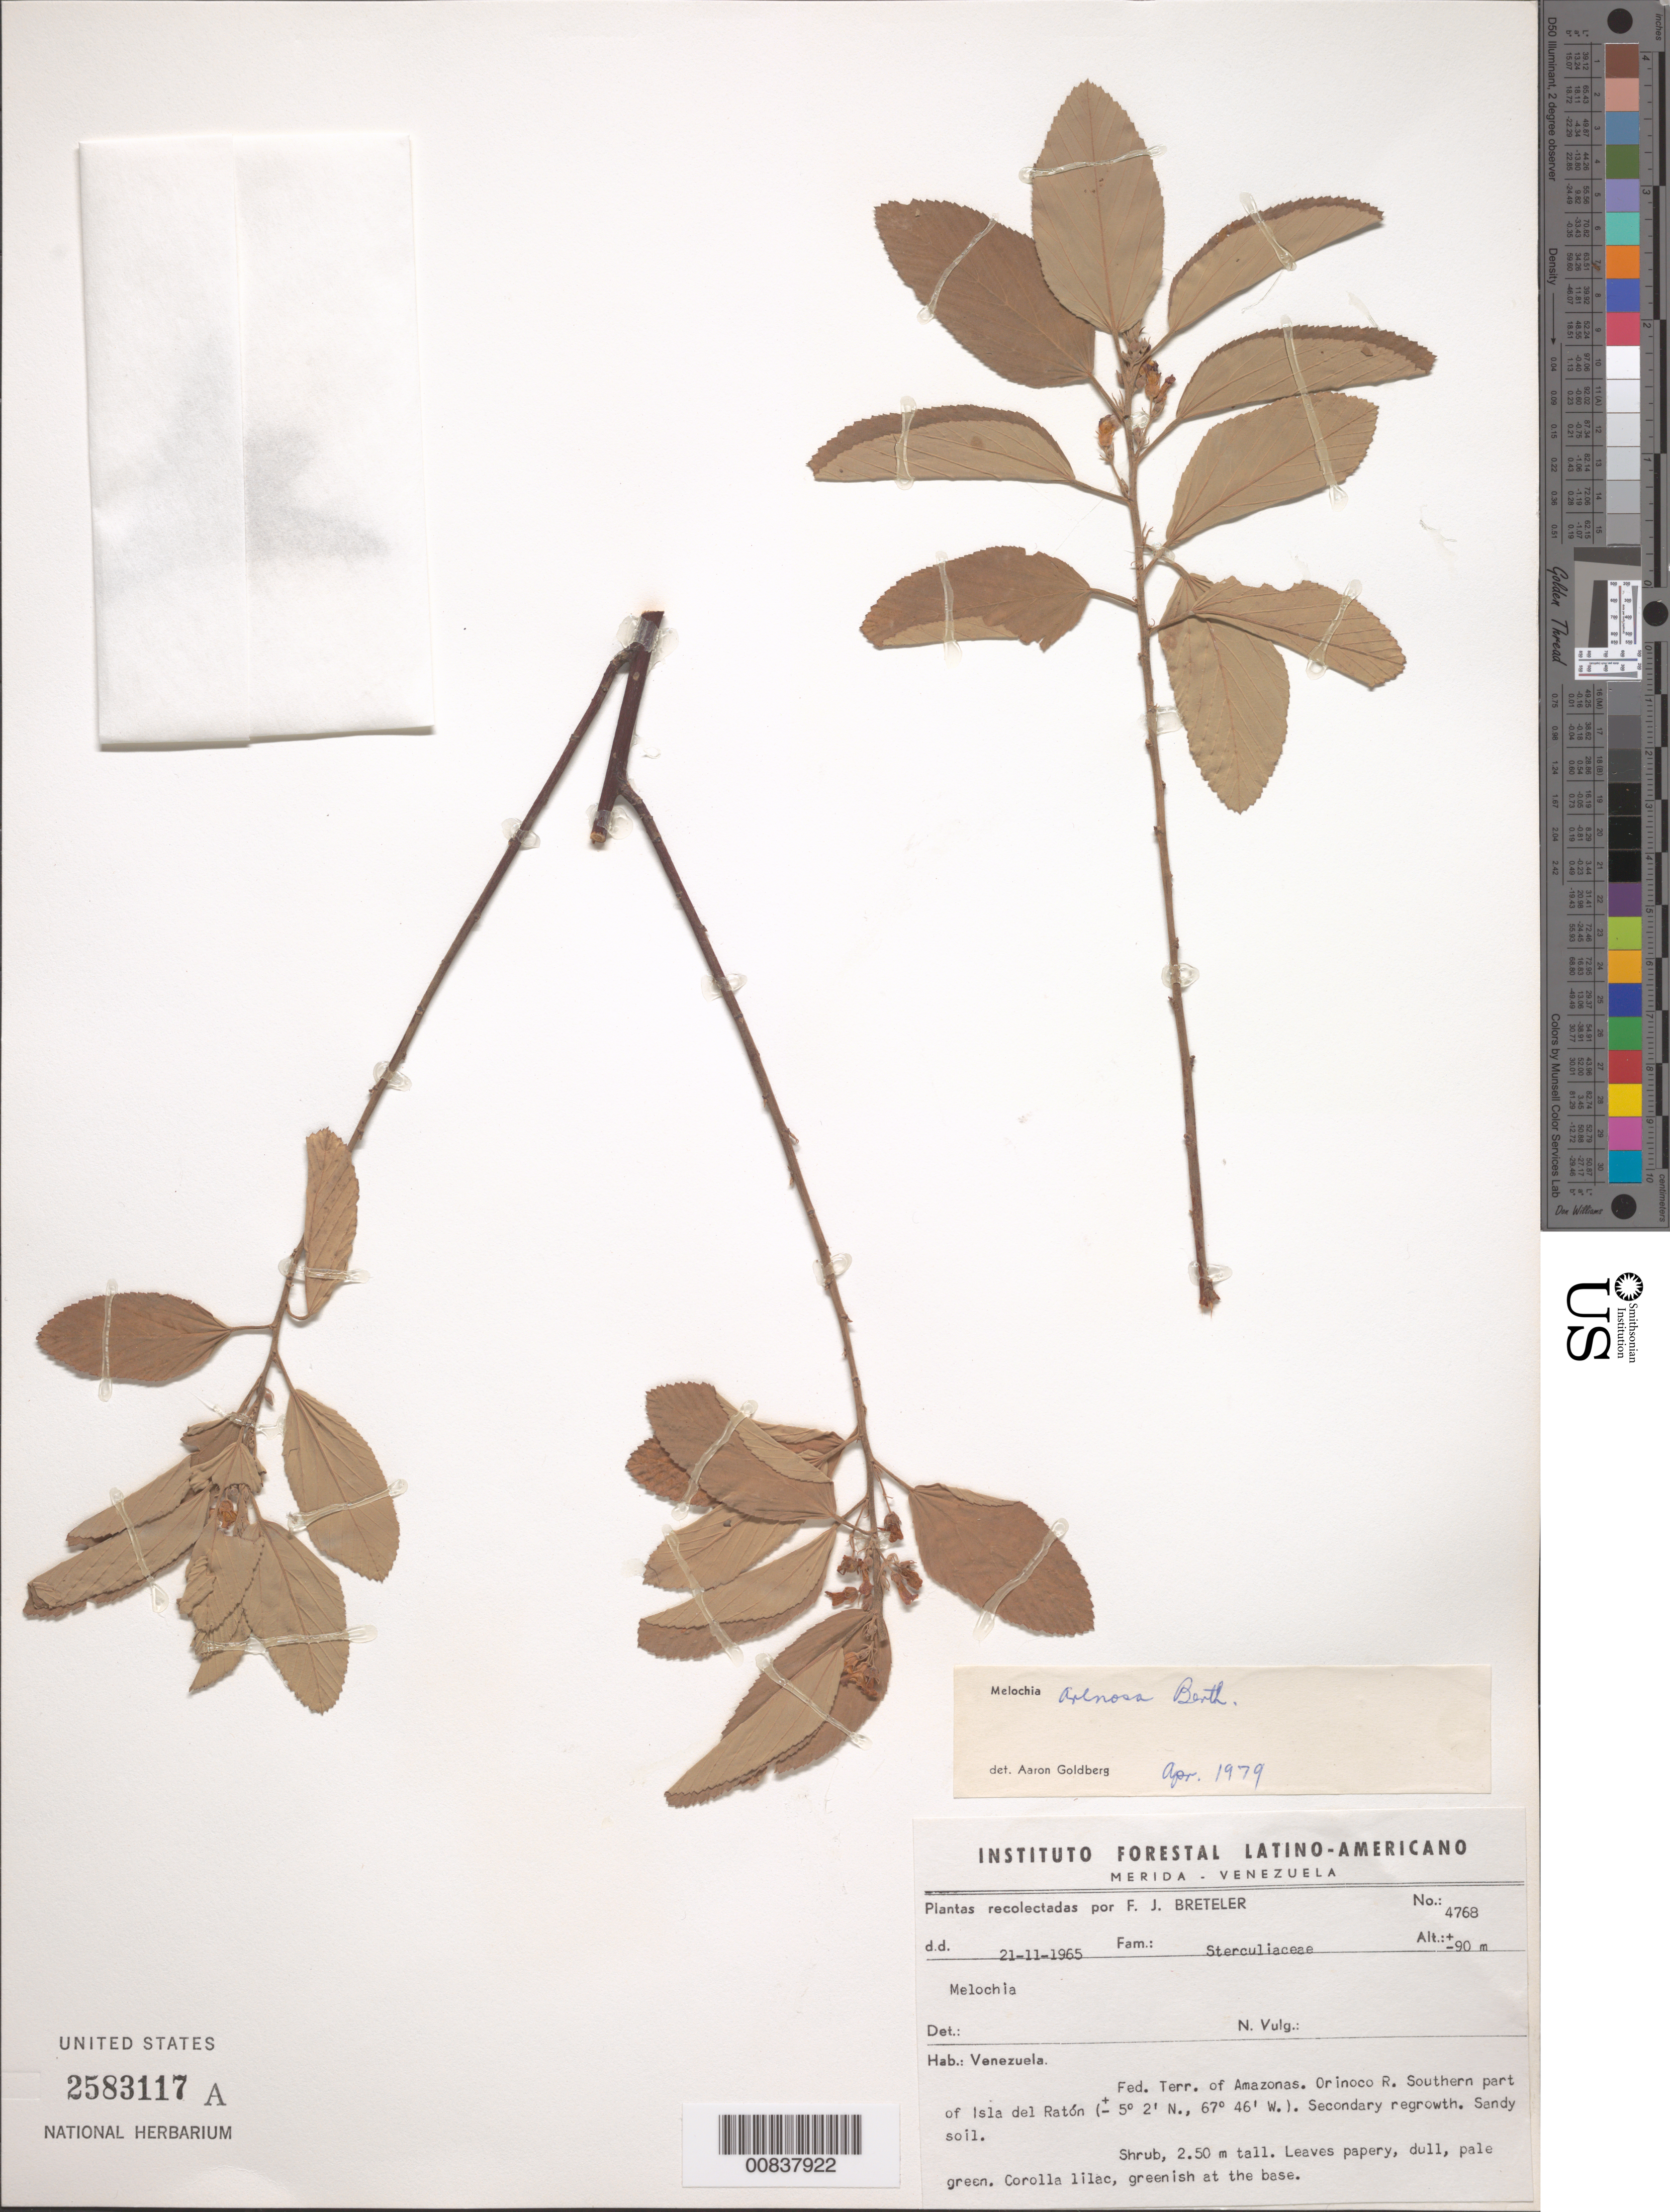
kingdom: Plantae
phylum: Tracheophyta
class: Magnoliopsida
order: Malvales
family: Malvaceae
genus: Melochia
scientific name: Melochia arenosa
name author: Benth.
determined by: Goldberg, Aaron, (US), NMNH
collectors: F. J. Breteler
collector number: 4768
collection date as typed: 21-Nov-65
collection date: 1965-11-21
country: Venezuela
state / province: Amazonas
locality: Orinoco R., southern part of Isla del Ratón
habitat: Secondary regrowth, sandy soil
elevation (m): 90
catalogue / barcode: US 2583117A